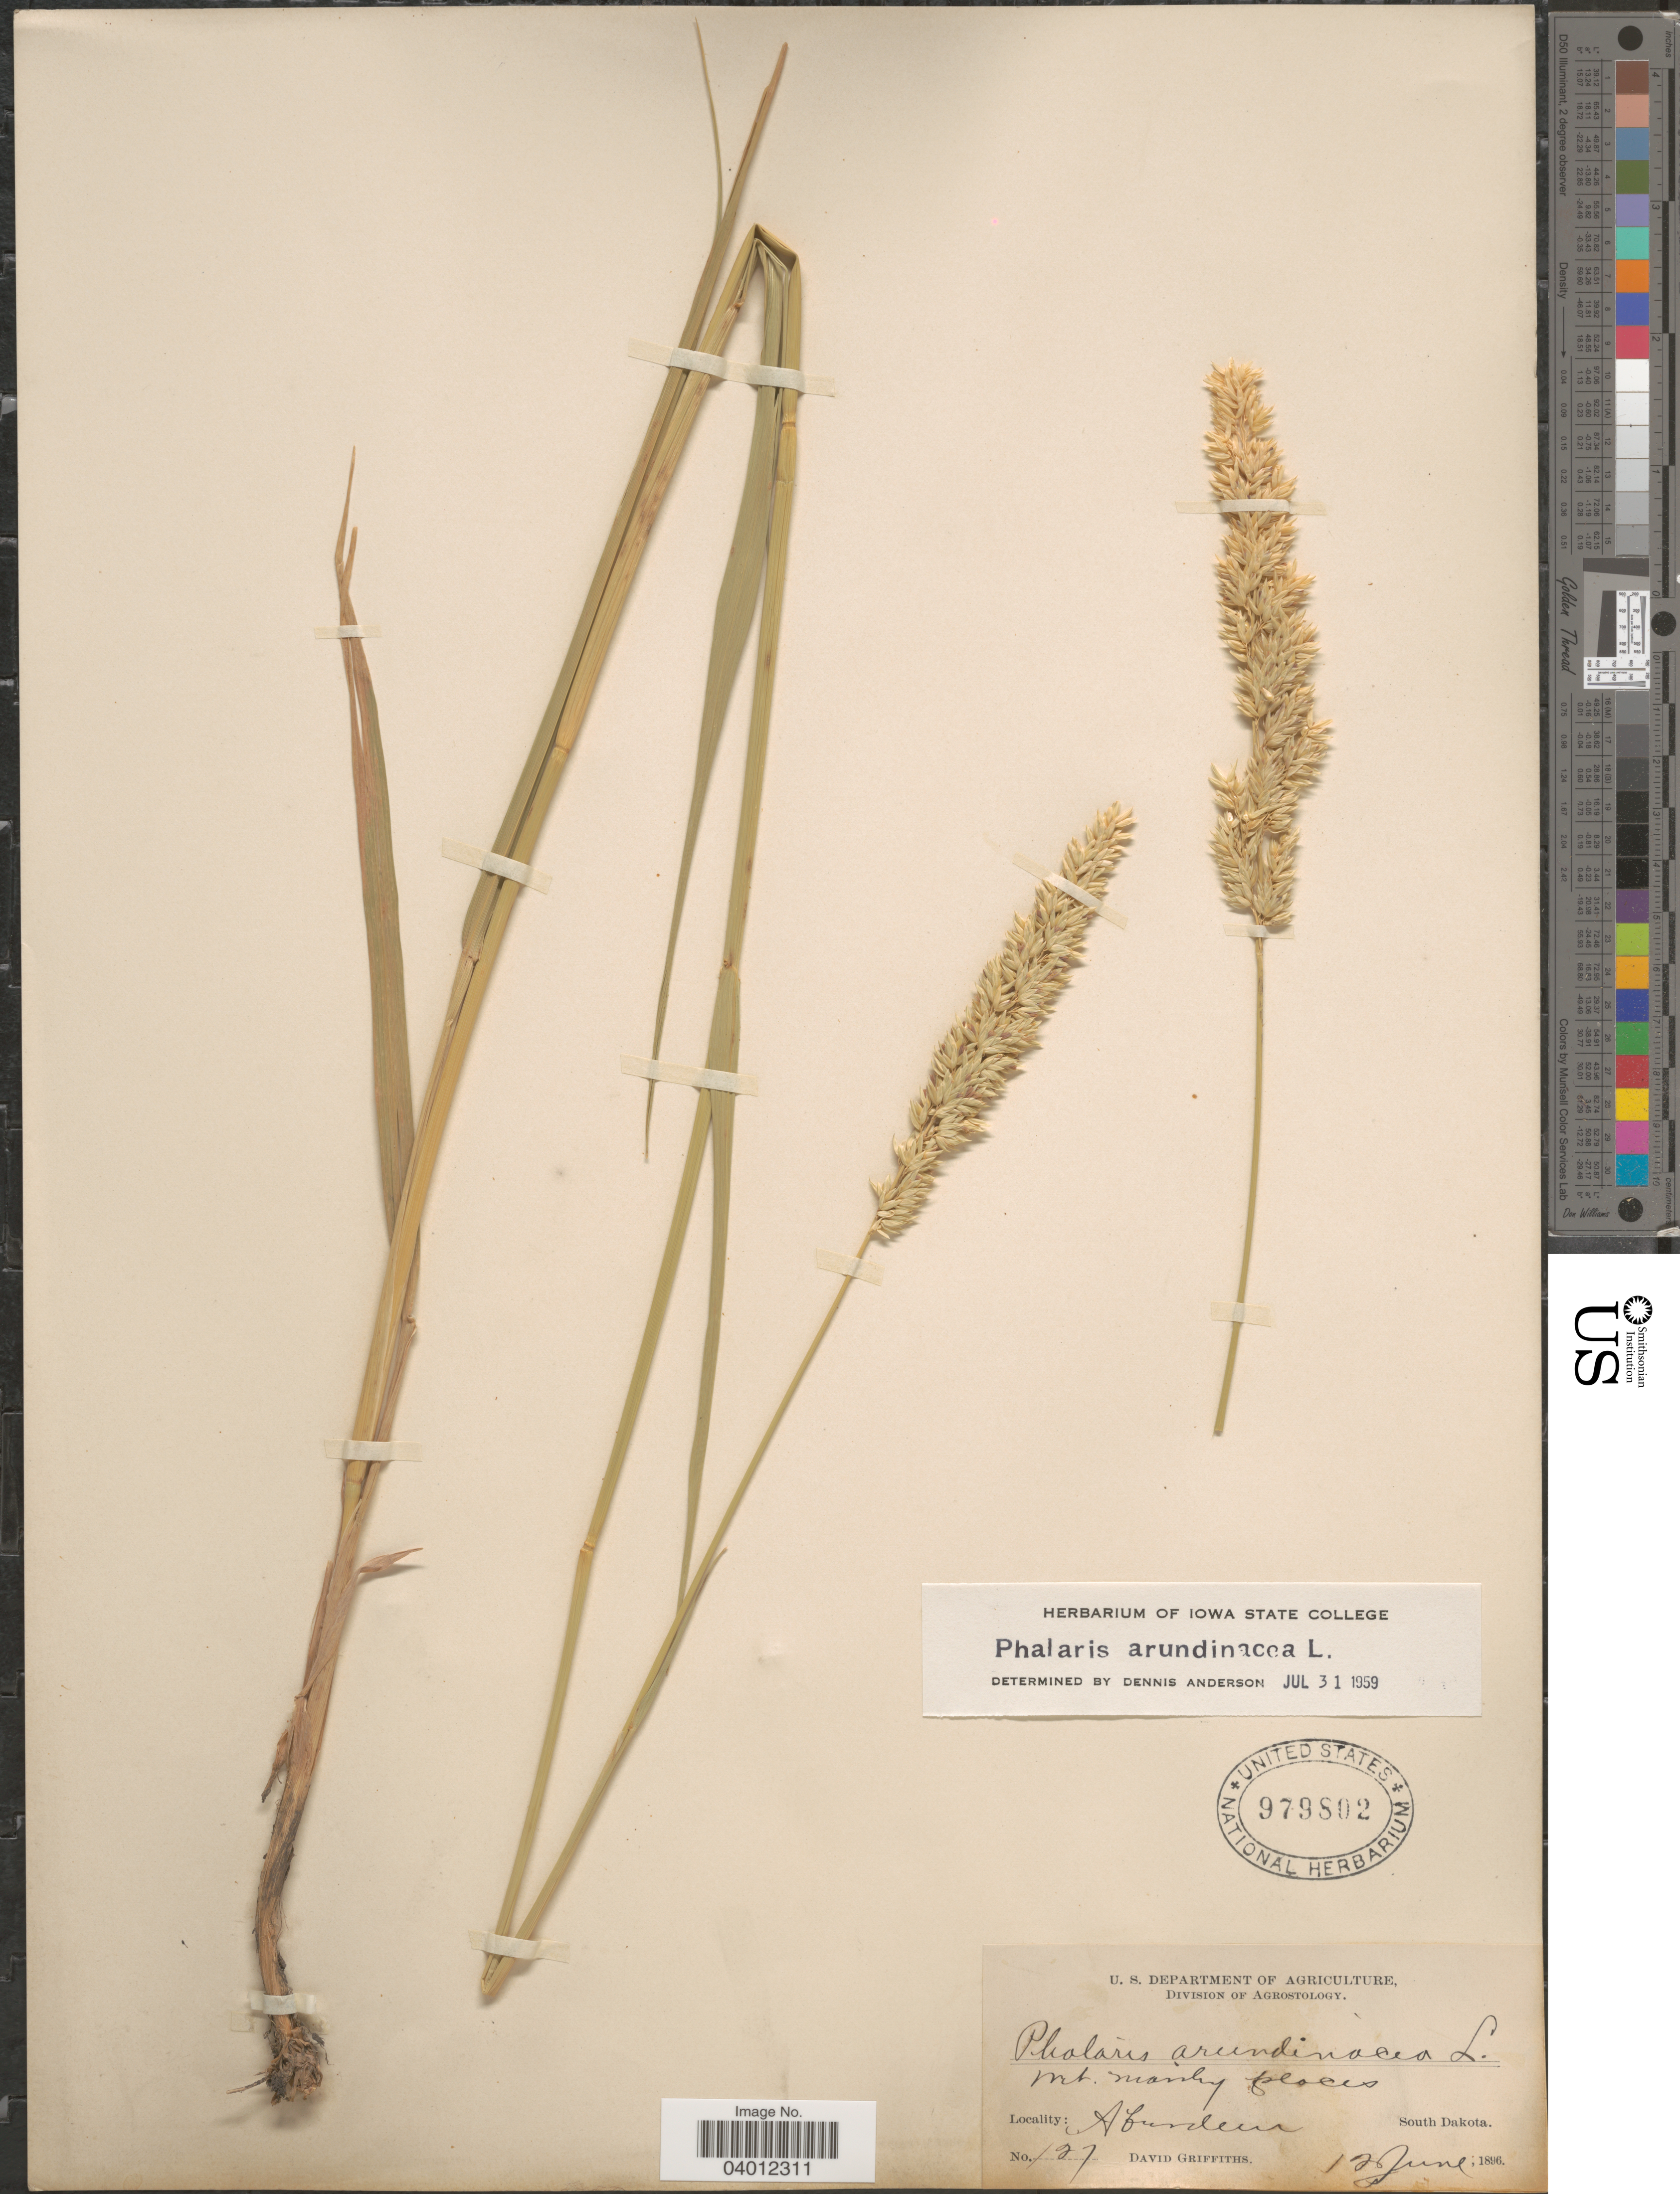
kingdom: Plantae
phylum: Tracheophyta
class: Liliopsida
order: Poales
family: Poaceae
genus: Phalaris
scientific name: Phalaris arundinacea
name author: L.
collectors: D. Griffiths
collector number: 127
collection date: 1896-06-12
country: United States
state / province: South Dakota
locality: Aberdeen.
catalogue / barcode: US 979802